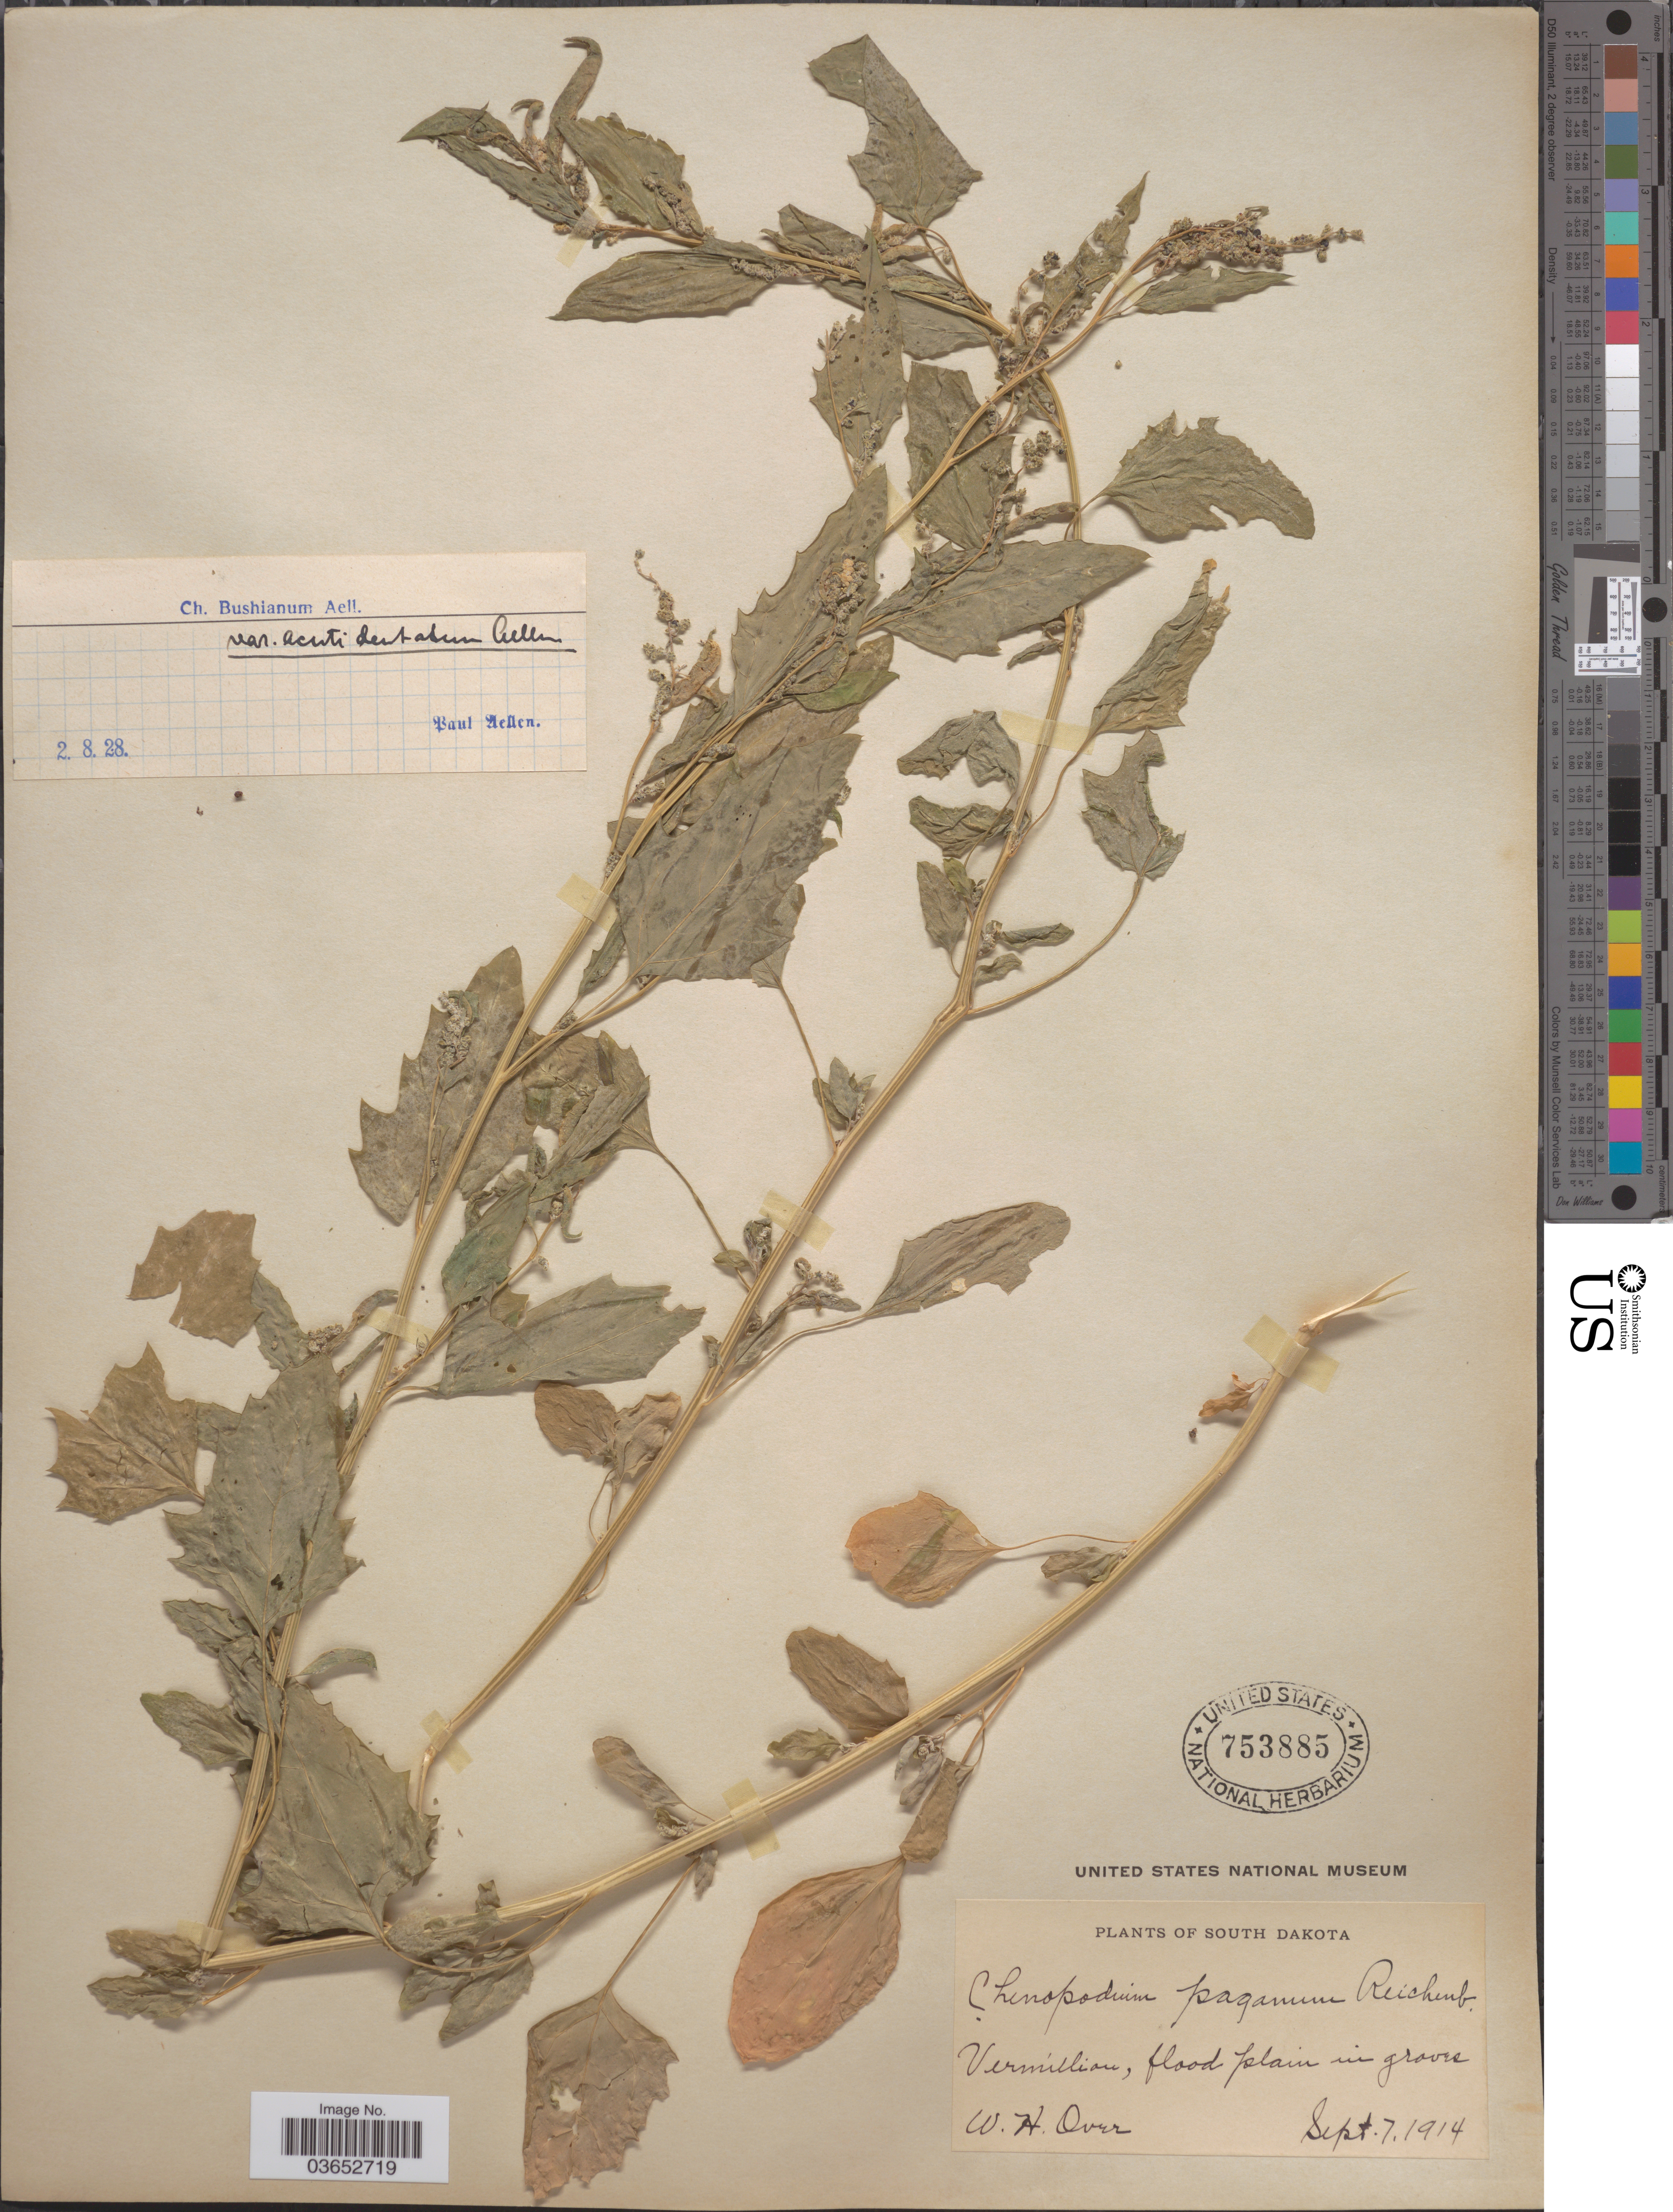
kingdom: Plantae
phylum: Tracheophyta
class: Magnoliopsida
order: Caryophyllales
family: Amaranthaceae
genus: Chenopodium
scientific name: Chenopodium bushianum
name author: Aellen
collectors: W. Over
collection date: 1914-09-07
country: United States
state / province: South Dakota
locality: Vermillion, flood plain in groves.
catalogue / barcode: US 753885